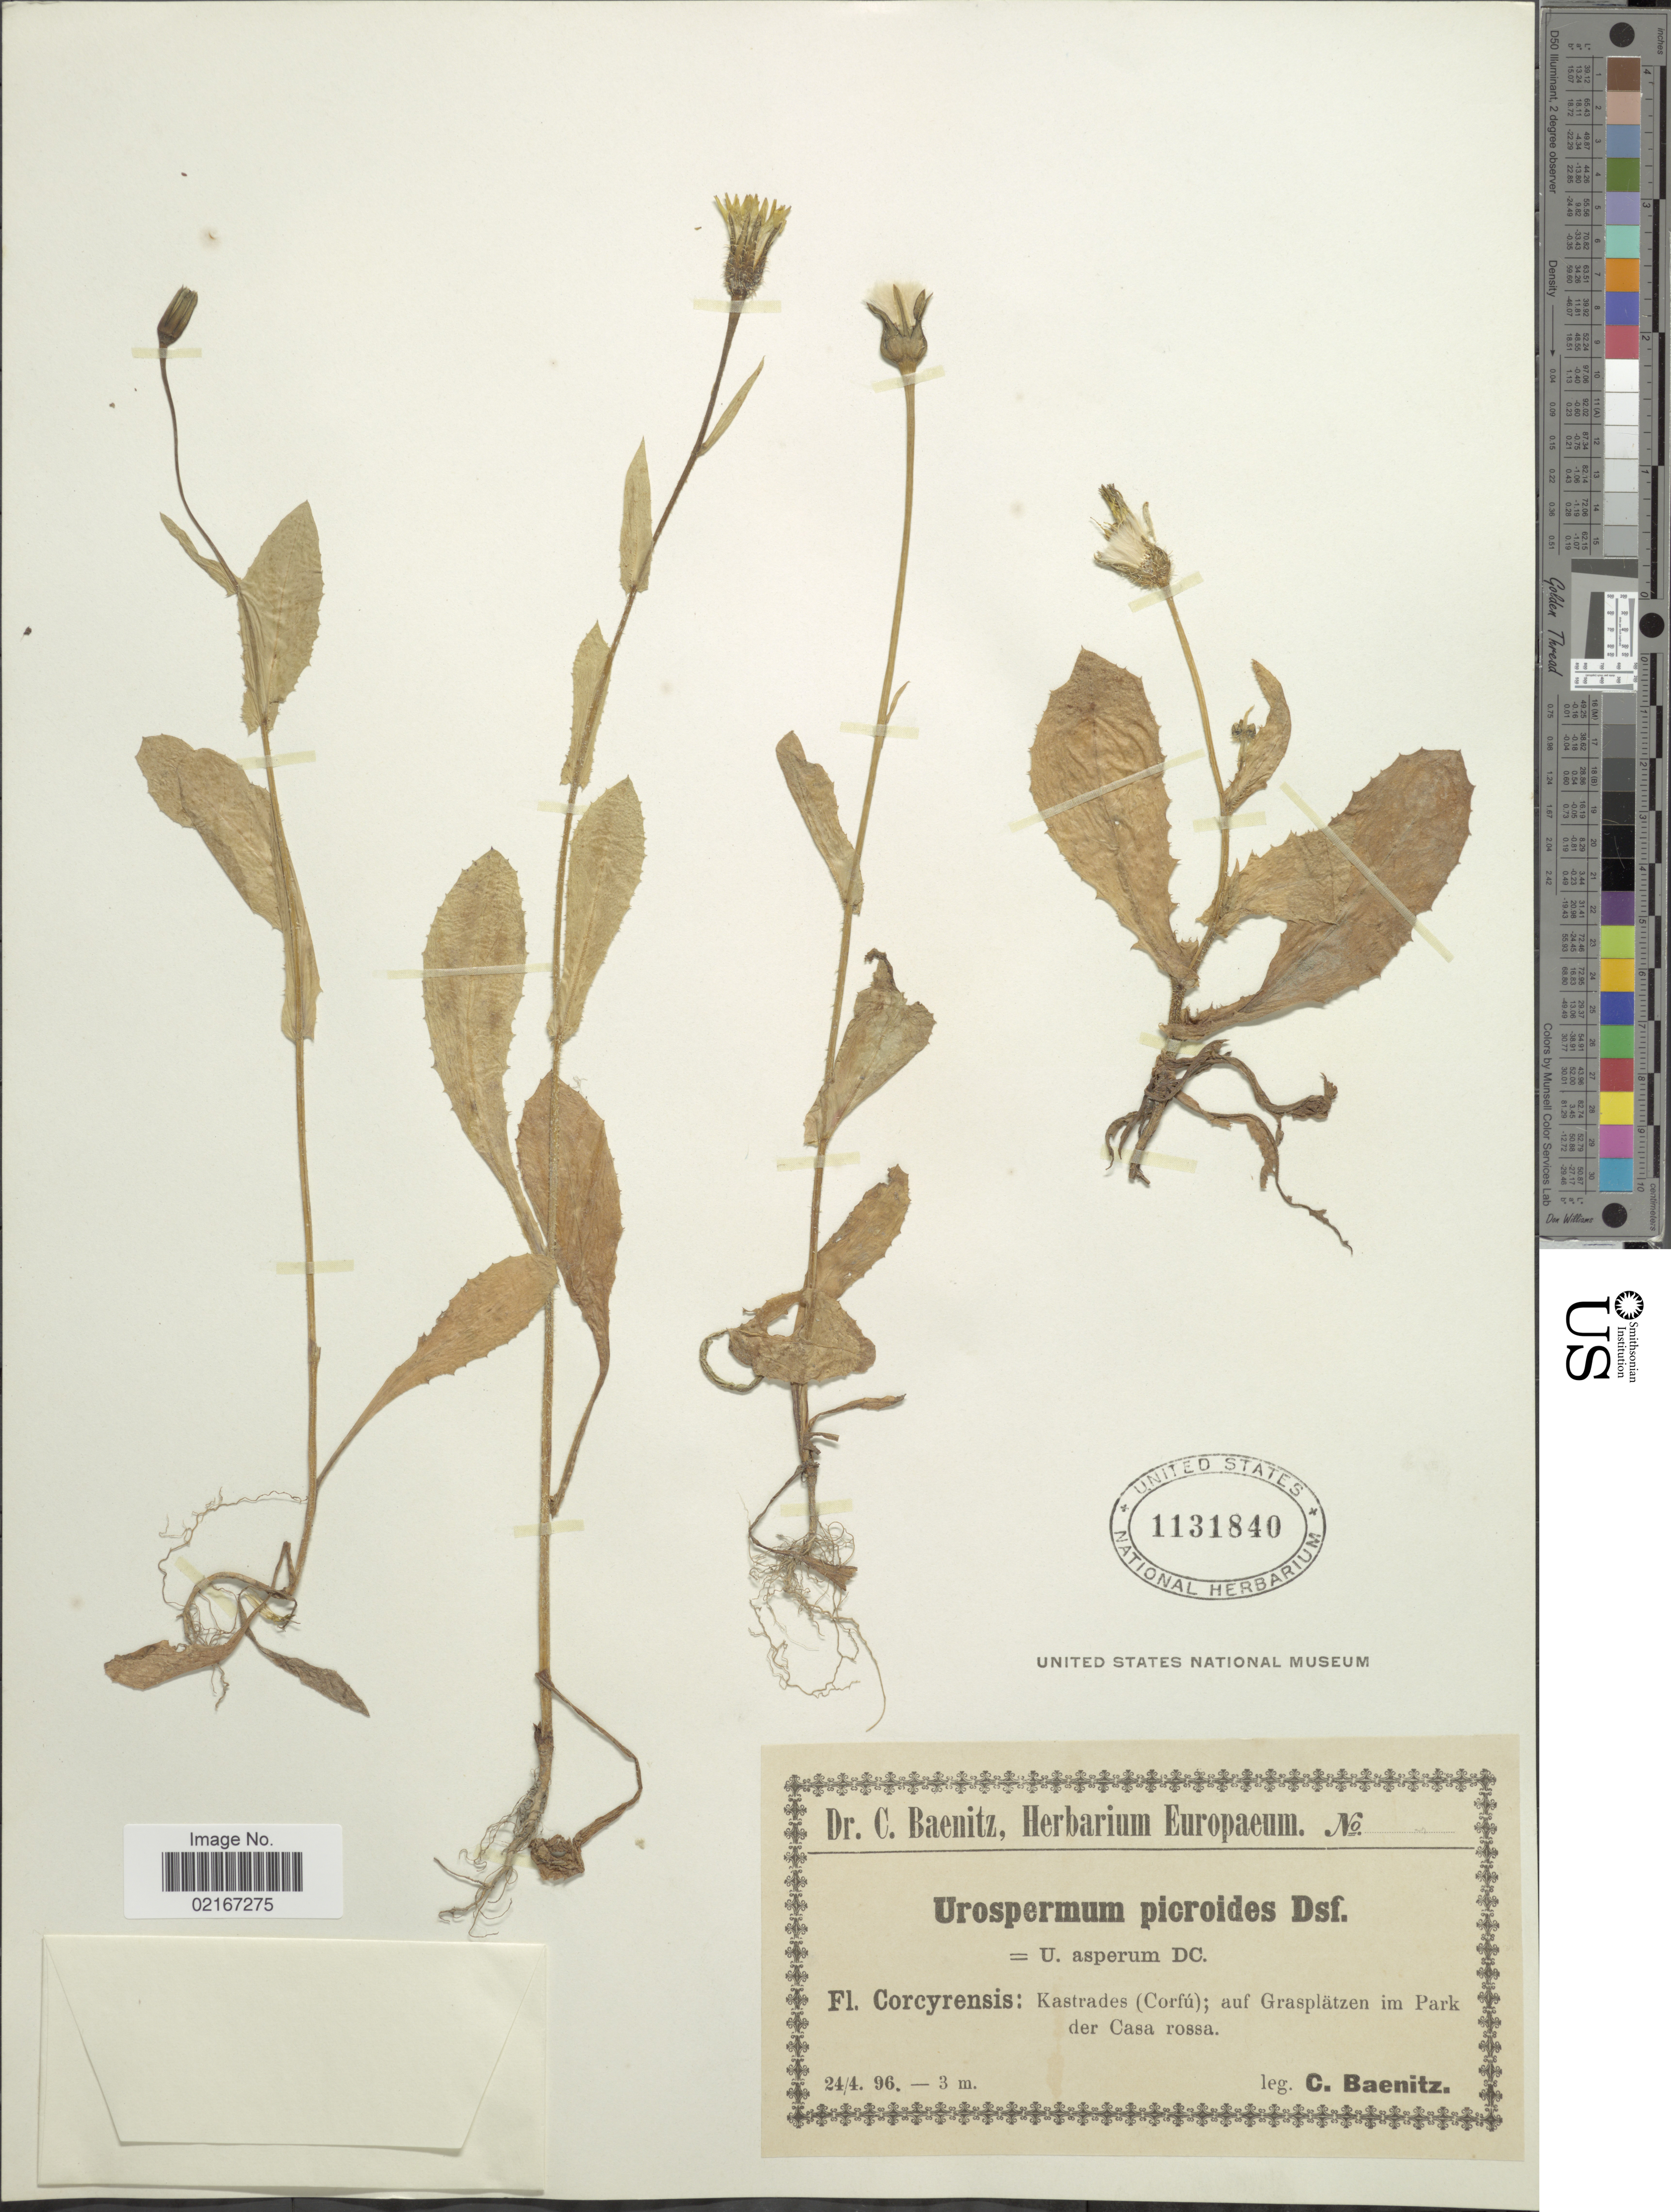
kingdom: Plantae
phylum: Tracheophyta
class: Magnoliopsida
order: Asterales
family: Asteraceae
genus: Urospermum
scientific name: Urospermum picroides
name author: (L.) F.W. Schmidt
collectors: C. G. Baenitz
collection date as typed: Transcribed d/m/y: 24/4/96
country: Greece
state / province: Ionian Islands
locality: Corcyrensis, Kastrades (Corfu), auf Grasplatzen im Park der Casa rossa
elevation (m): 3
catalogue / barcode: US 1131840